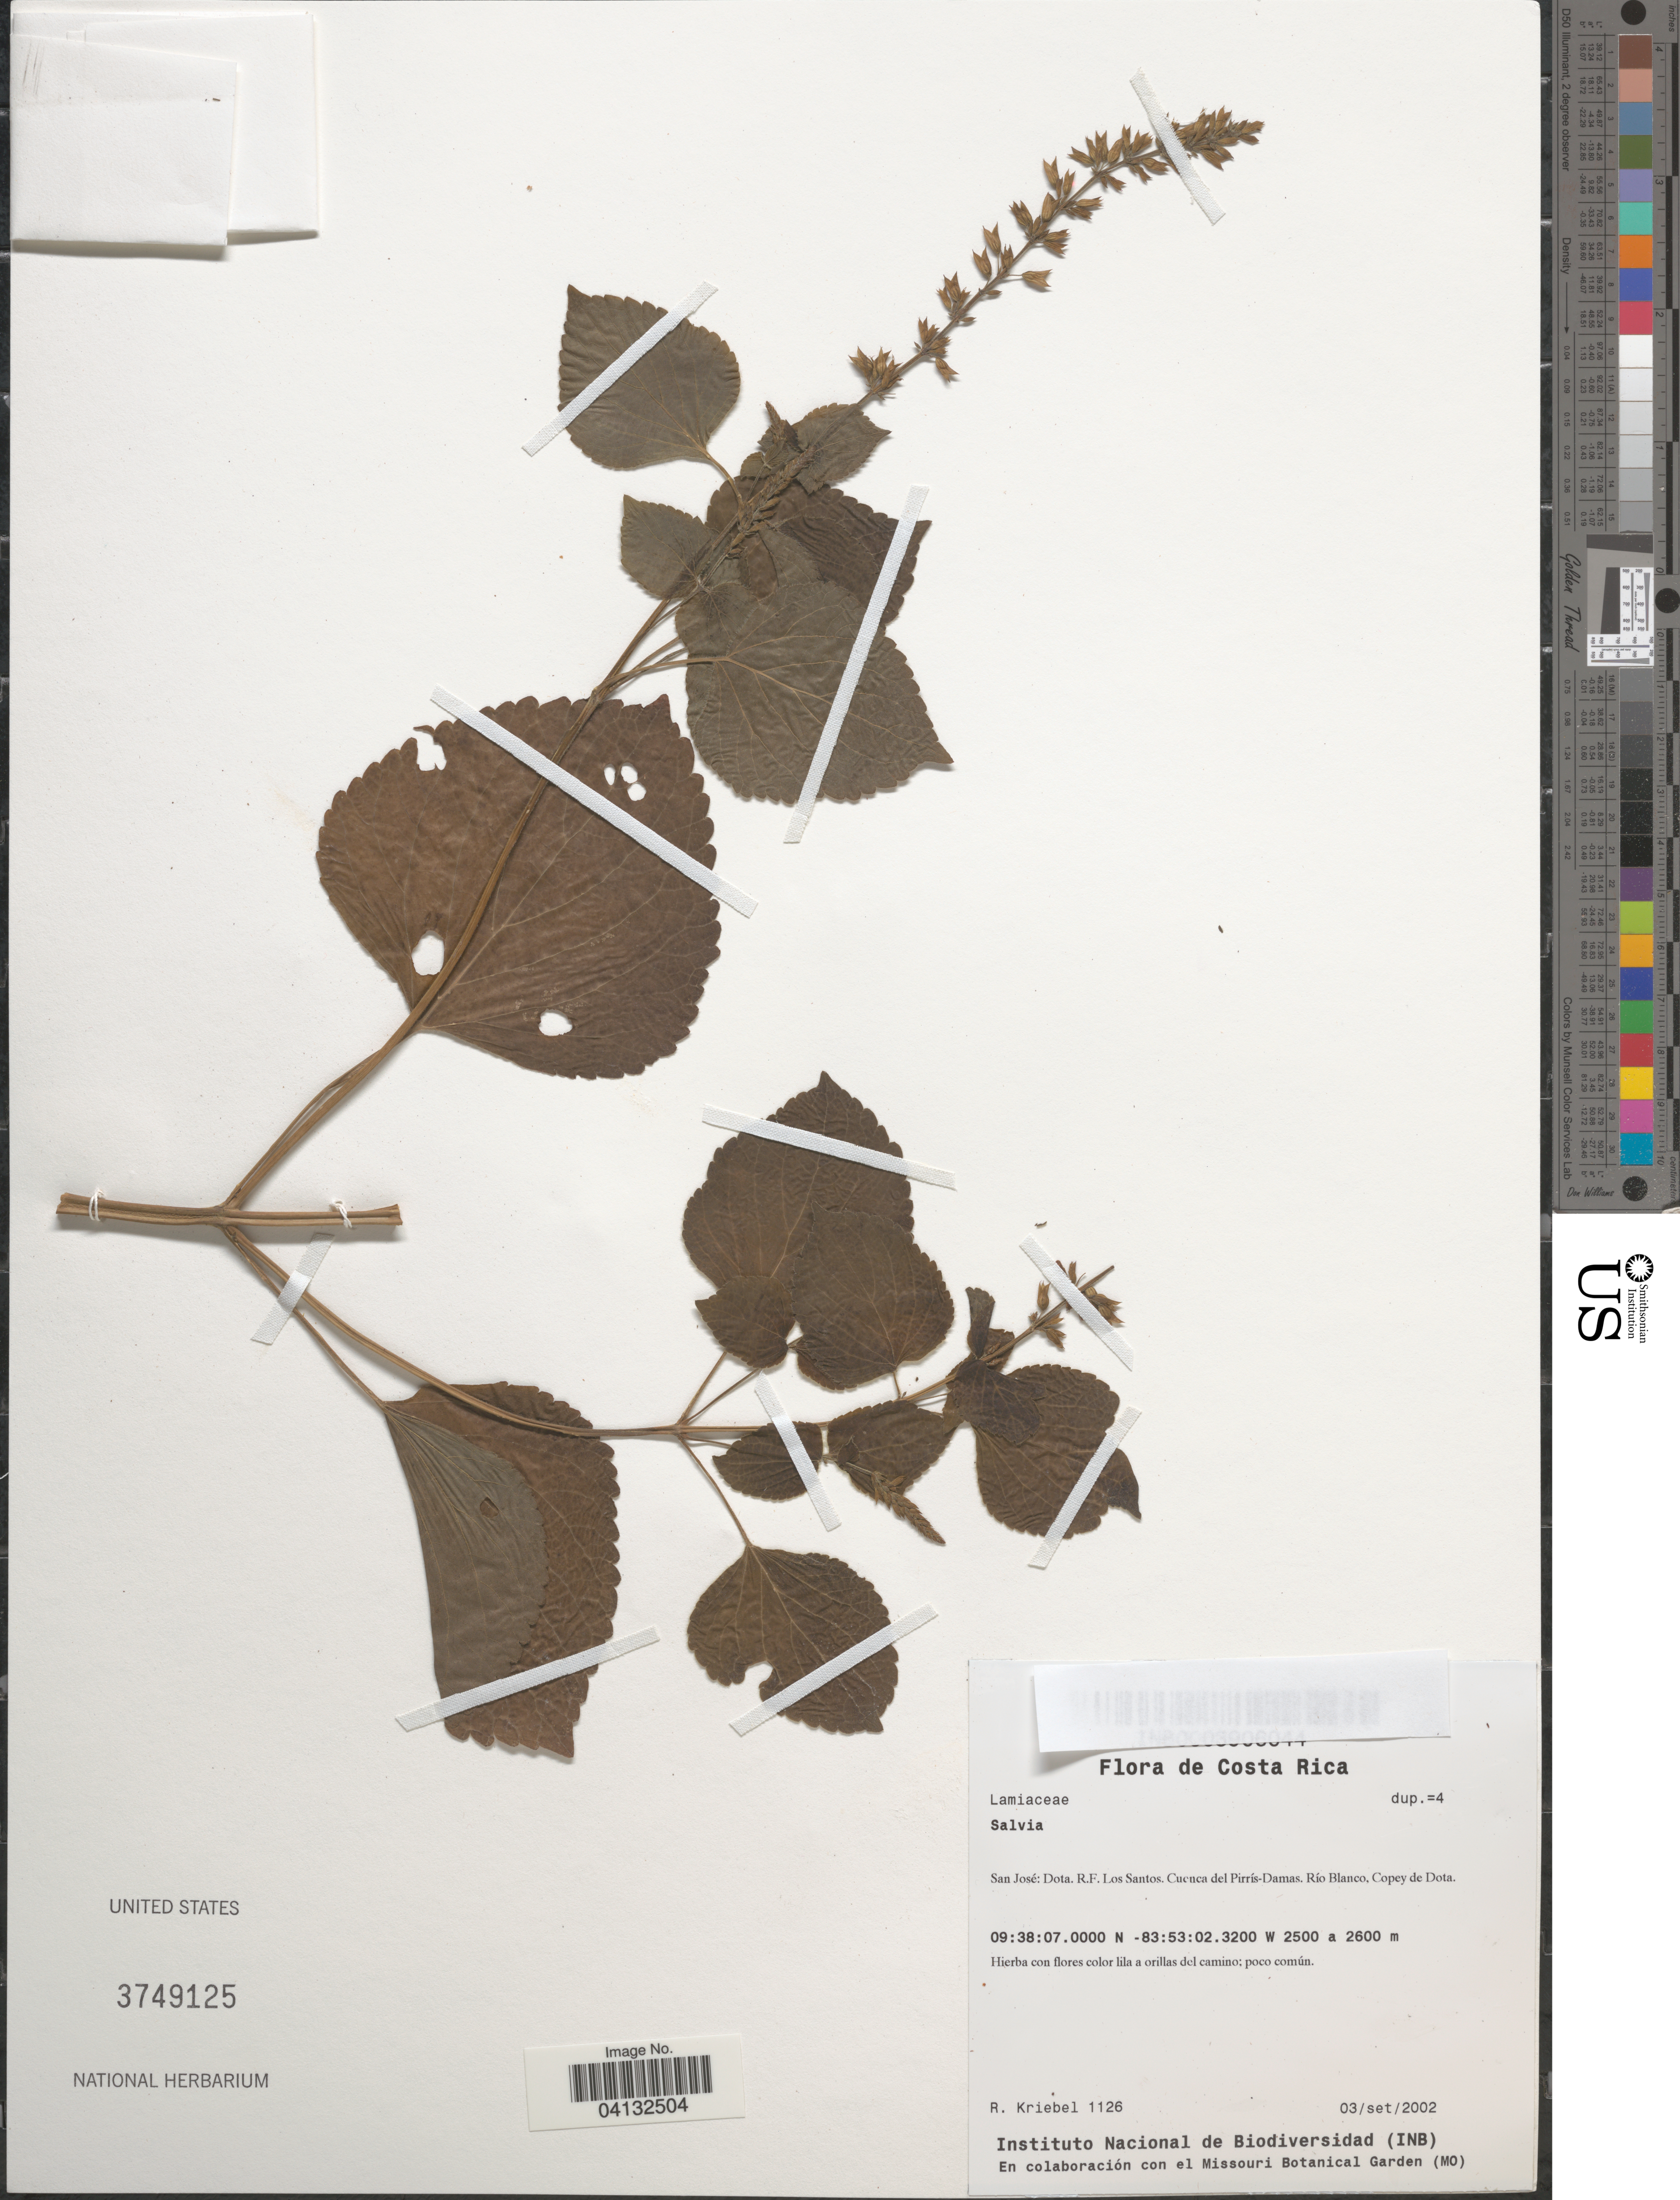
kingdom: Plantae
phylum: Tracheophyta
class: Magnoliopsida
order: Lamiales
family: Lamiaceae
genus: Salvia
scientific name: Salvia sp.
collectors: R. Kriebel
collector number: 1126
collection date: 2002-09-03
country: Costa Rica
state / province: San José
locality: Dota. R.F. Los Santos. Cuenca del Pirrís-Damas. Río Blanco, Copey de Dota.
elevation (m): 2500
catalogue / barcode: US 3749125